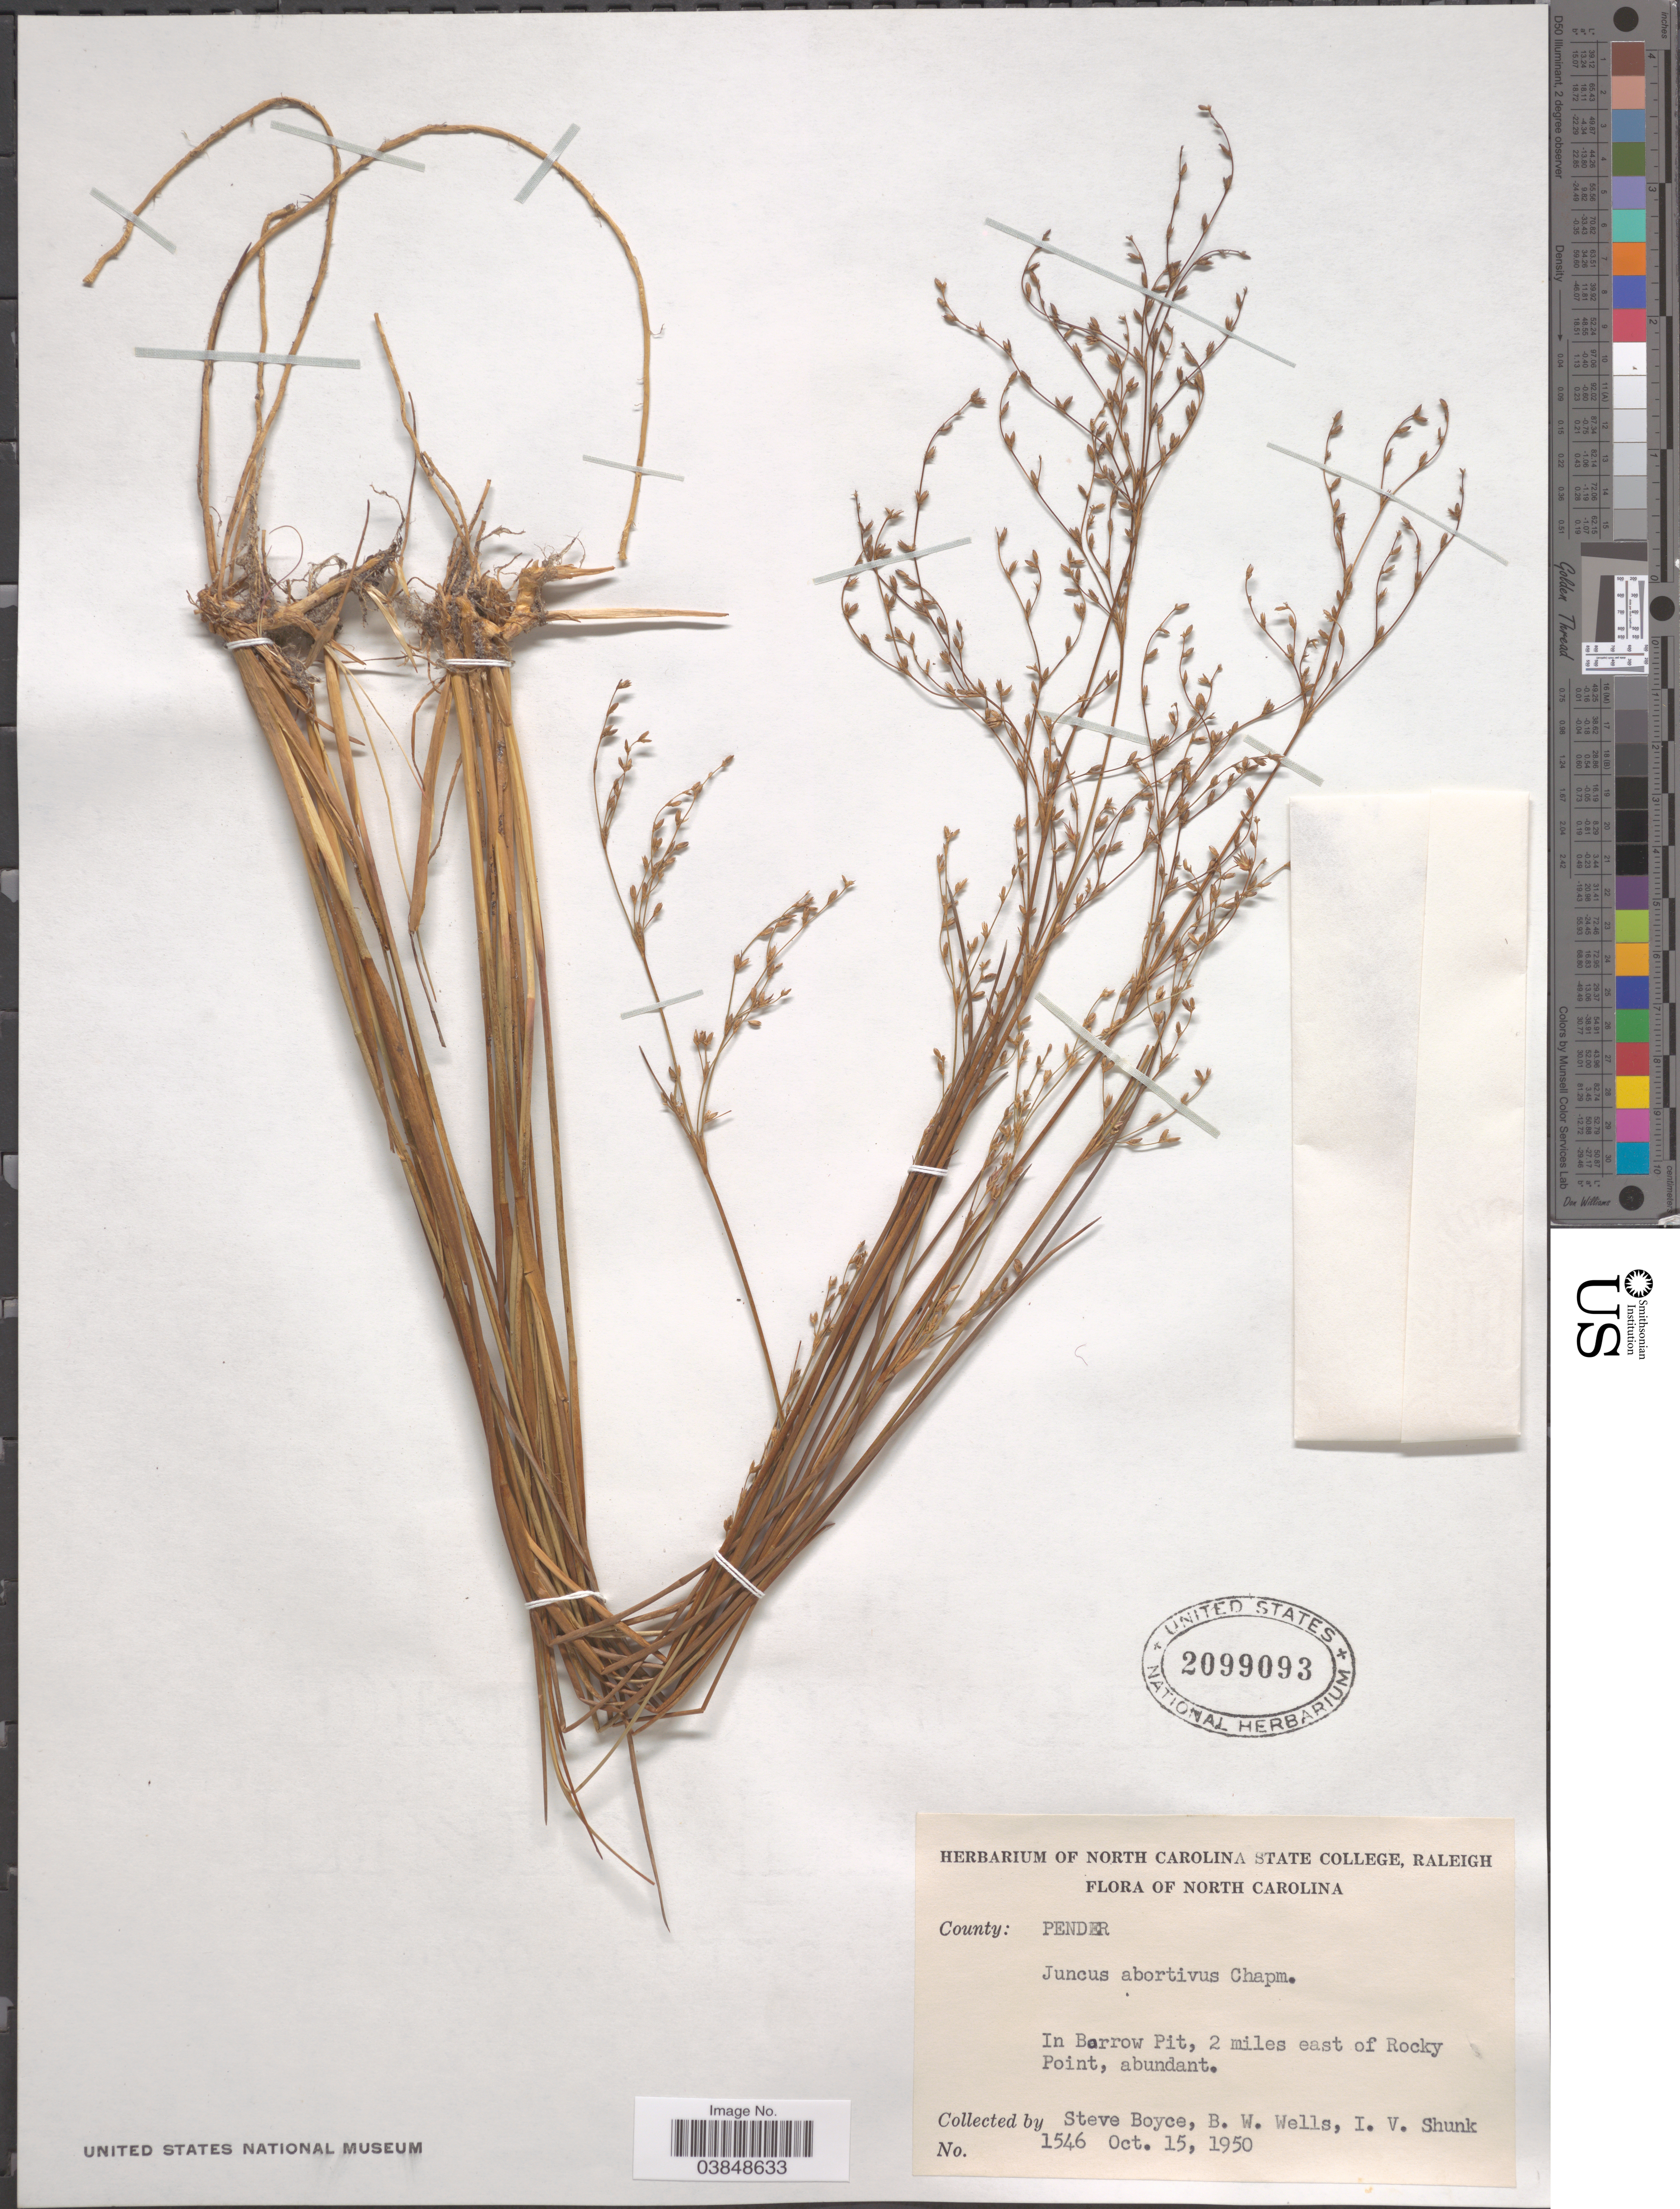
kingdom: Plantae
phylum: Tracheophyta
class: Liliopsida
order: Poales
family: Juncaceae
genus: Juncus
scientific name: Juncus abortivus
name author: Chapm.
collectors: S. Boyce, B. Wells & I. Shunk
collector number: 1546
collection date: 1950-10-15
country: United States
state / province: North Carolina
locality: County: Pender. In Borrow Pit, 2 miles east of Rocky Point, abundant.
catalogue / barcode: US 2099093